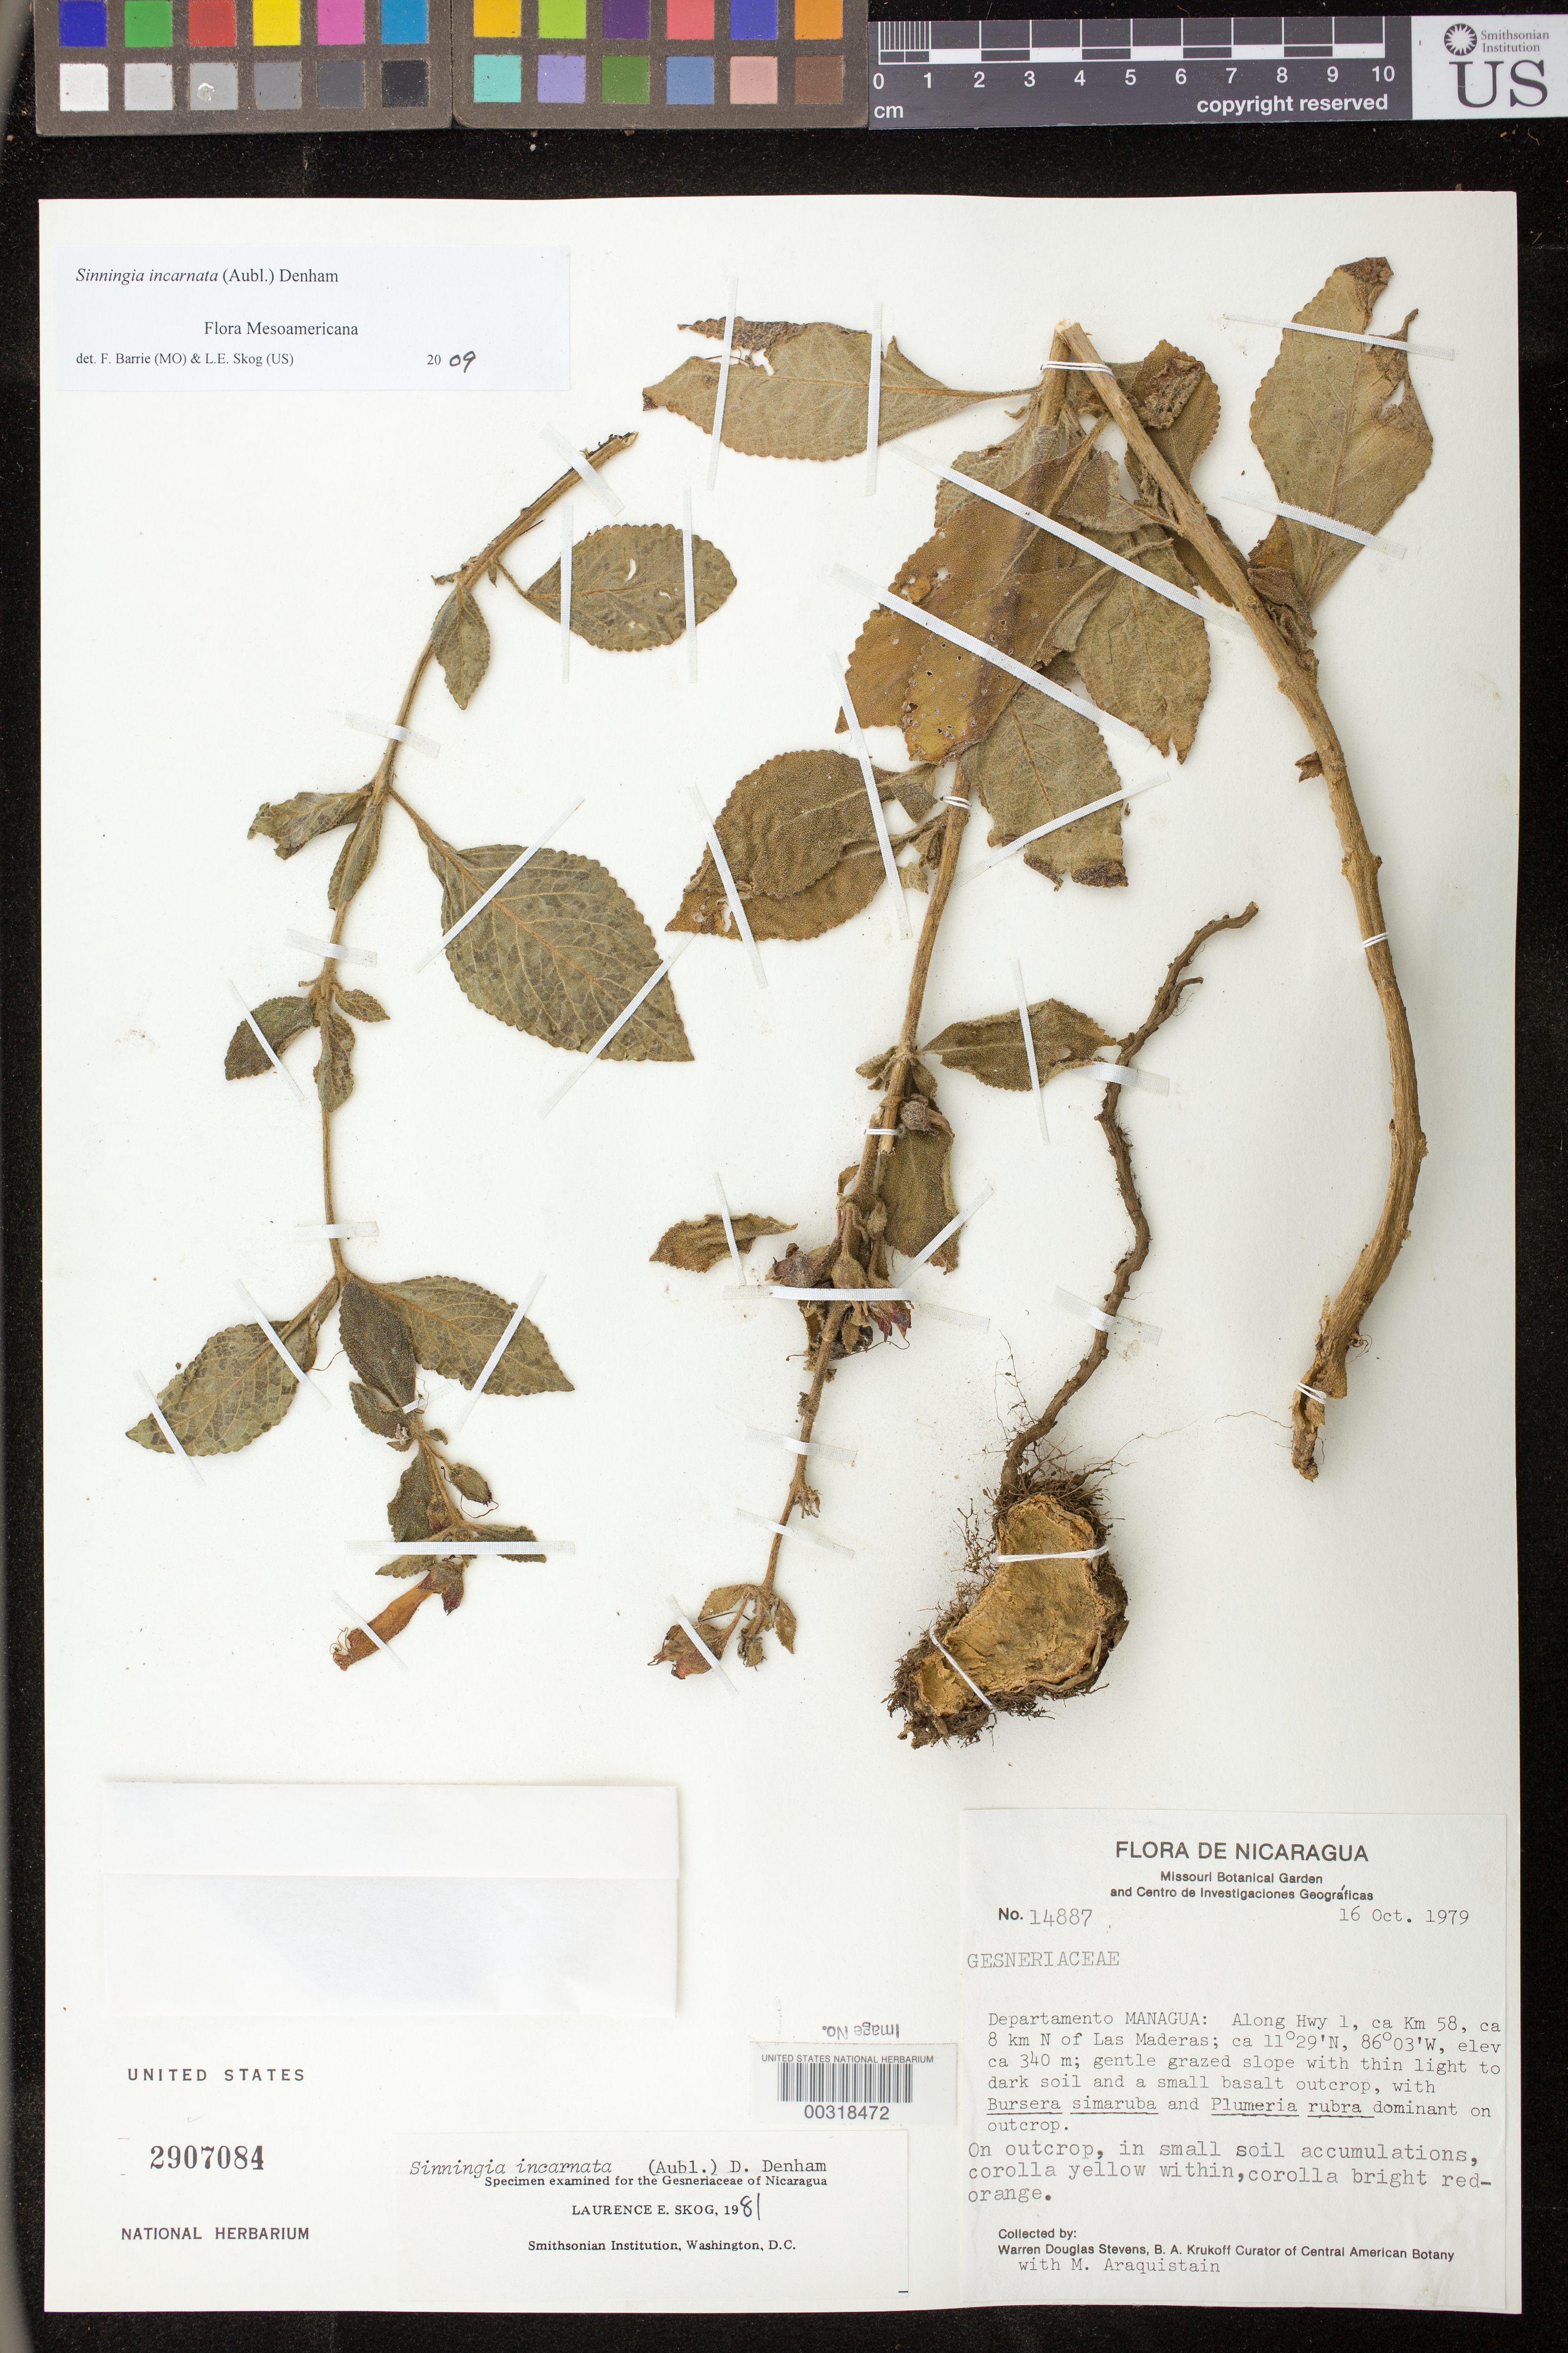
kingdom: Plantae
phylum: Tracheophyta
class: Magnoliopsida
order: Lamiales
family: Gesneriaceae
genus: Sinningia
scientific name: Sinningia incarnata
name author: (Aubl.) D.L. Denham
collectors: W. D. Stevens & M. Araquistain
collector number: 14887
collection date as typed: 16 Oct 1979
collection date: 1979-10-16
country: Nicaragua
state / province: Managua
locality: Along hwy 1, ca km 58, ca 8 km N of Las Maderas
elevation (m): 340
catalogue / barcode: US 2907084